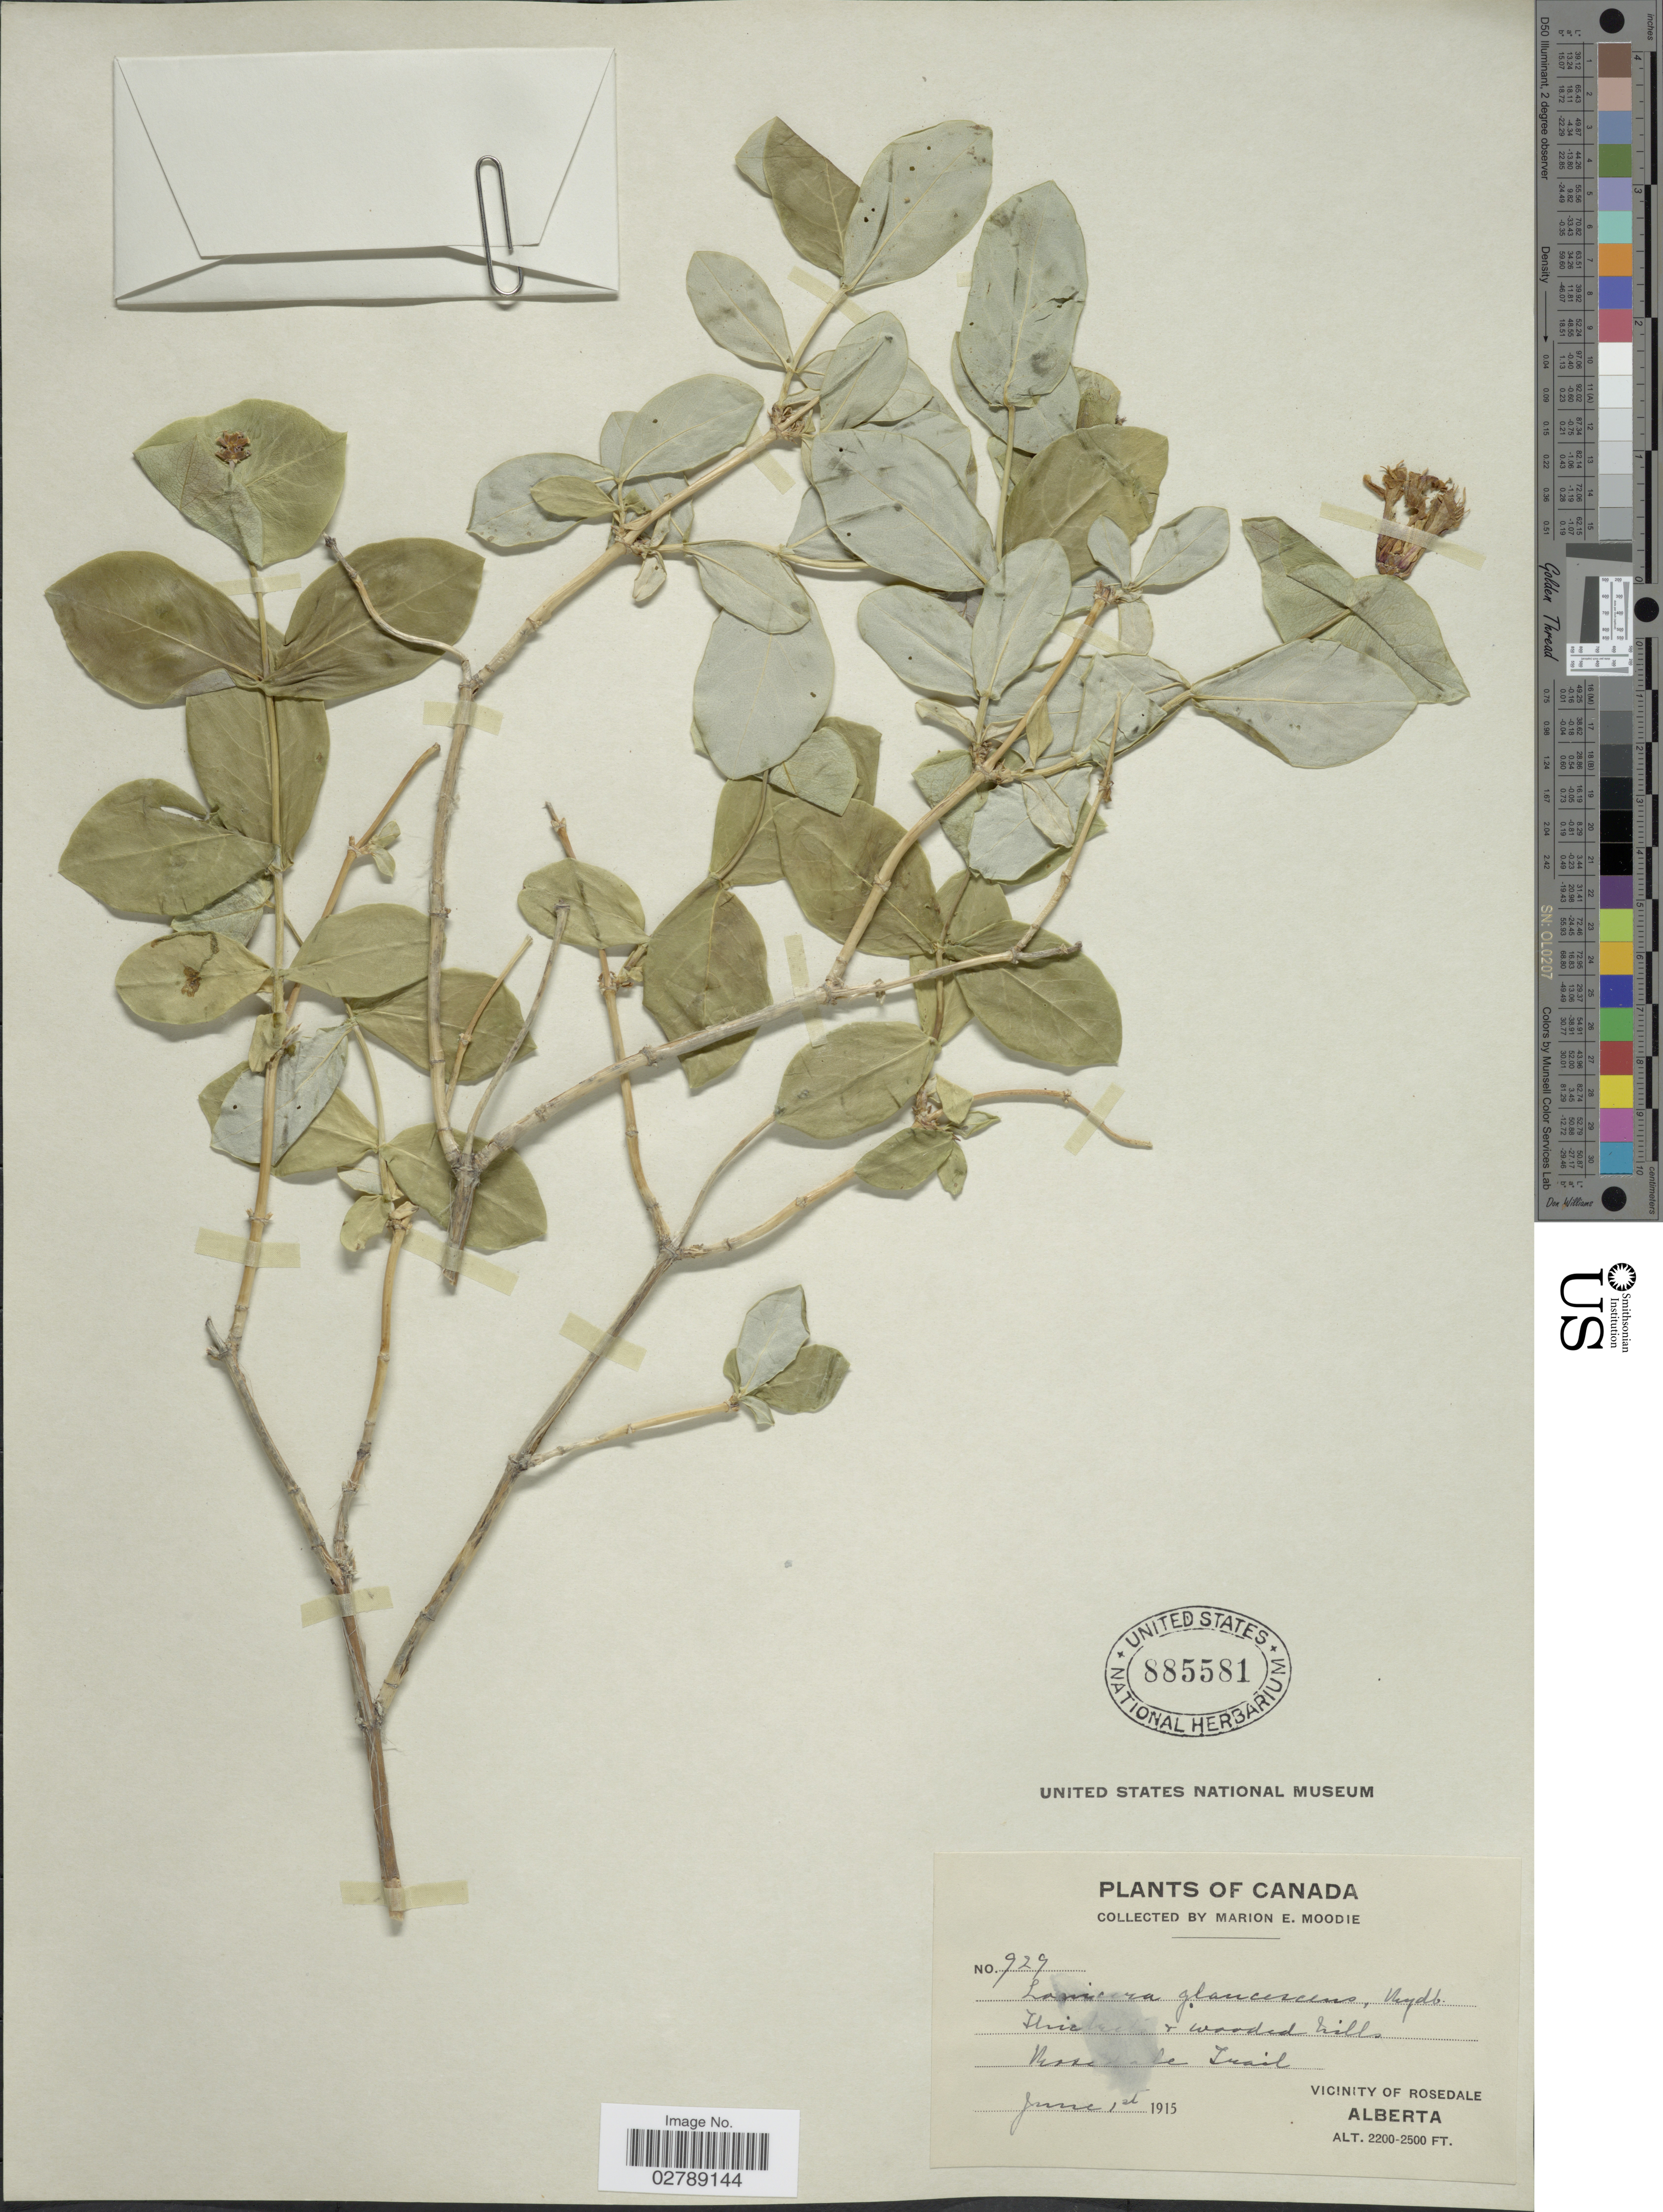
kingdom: Plantae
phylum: Tracheophyta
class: Magnoliopsida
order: Dipsacales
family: Caprifoliaceae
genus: Lonicera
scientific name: Lonicera dioica var. glaucescens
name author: (Rydb.) Butters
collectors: M. E. Moodie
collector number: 929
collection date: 1915-06-01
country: Canada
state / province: Alberta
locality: Rosedale Trail. Vicinity of Rosedale.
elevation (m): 671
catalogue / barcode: US 885581